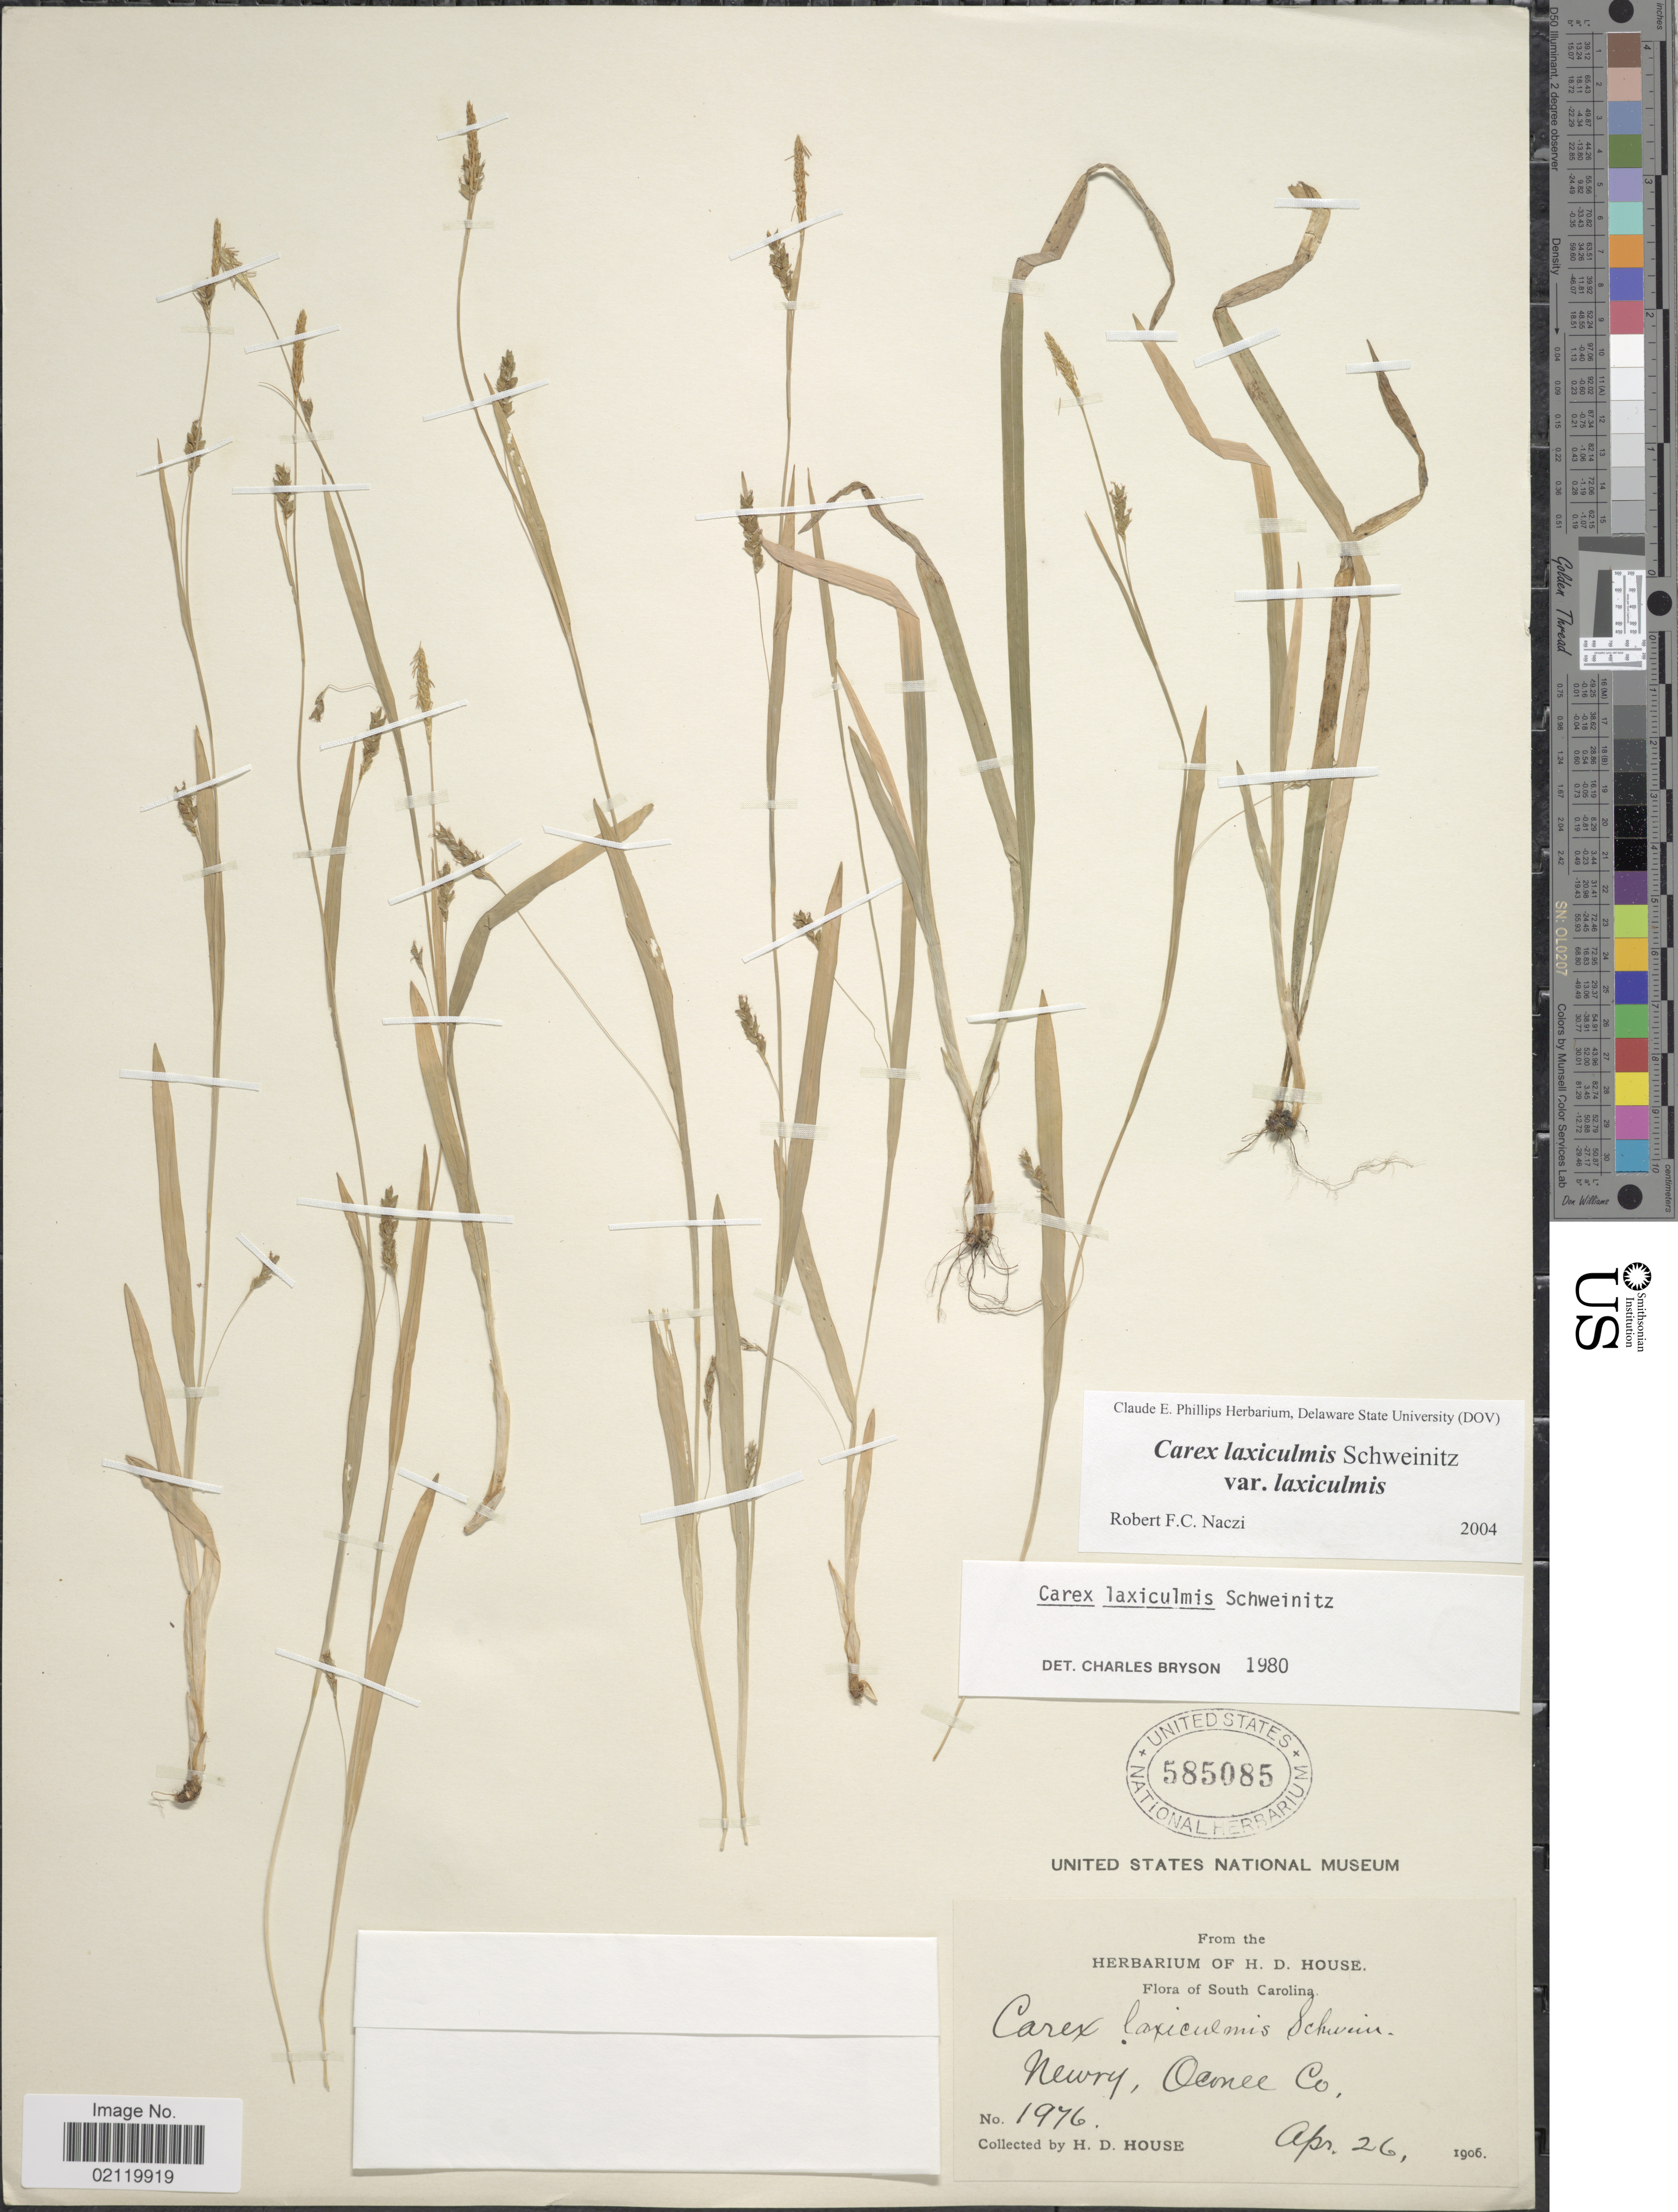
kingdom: Plantae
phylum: Tracheophyta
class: Liliopsida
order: Poales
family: Cyperaceae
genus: Carex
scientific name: Carex laxiculmis var. laxiculmis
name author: Schwein.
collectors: H. D. House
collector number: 1976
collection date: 1906-04-26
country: United States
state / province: South Carolina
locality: Newry, Oconee Co.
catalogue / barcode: US 585085